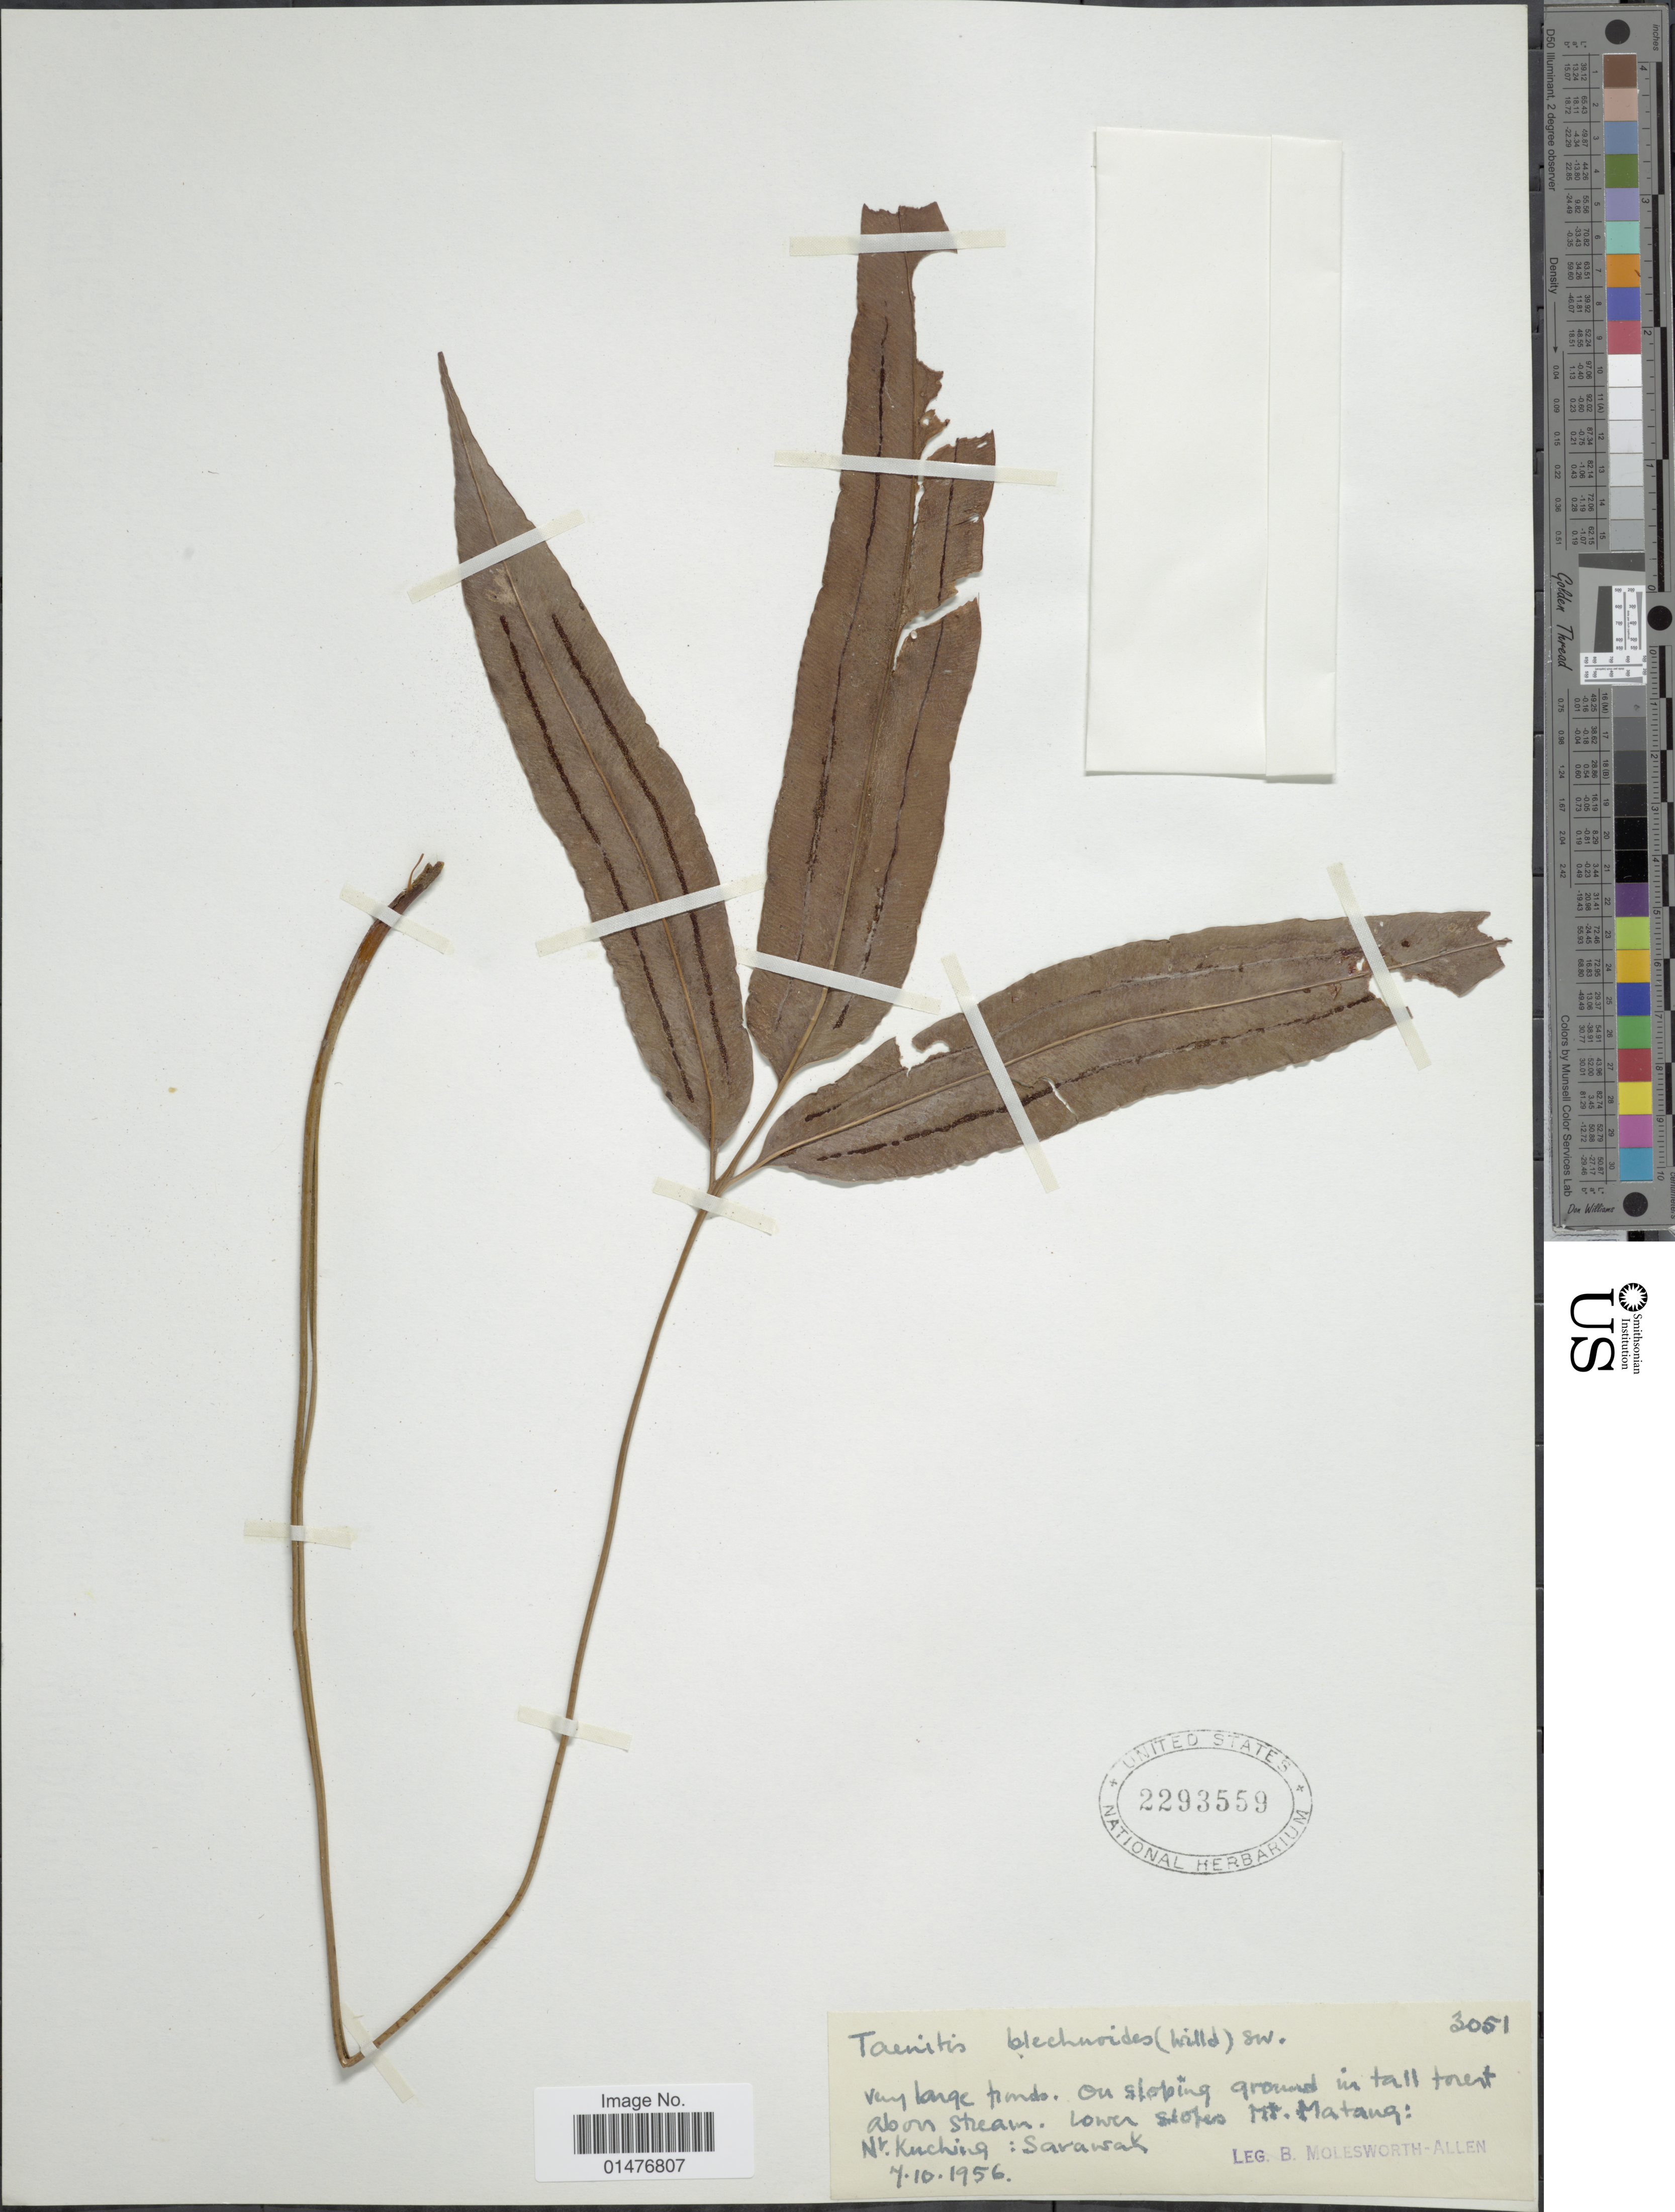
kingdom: Plantae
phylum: Tracheophyta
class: Polypodiopsida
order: Polypodiales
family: Pteridaceae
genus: Taenitis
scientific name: Taenitis blechnoides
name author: (Willd.) Sw.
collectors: B. E. G. Molesworth-Allen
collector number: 3051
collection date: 1956-10-07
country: Malaysia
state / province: Sarawak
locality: Lower stones Mt. Matang: Nr. Kuching: Sarawak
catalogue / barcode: US 2293559